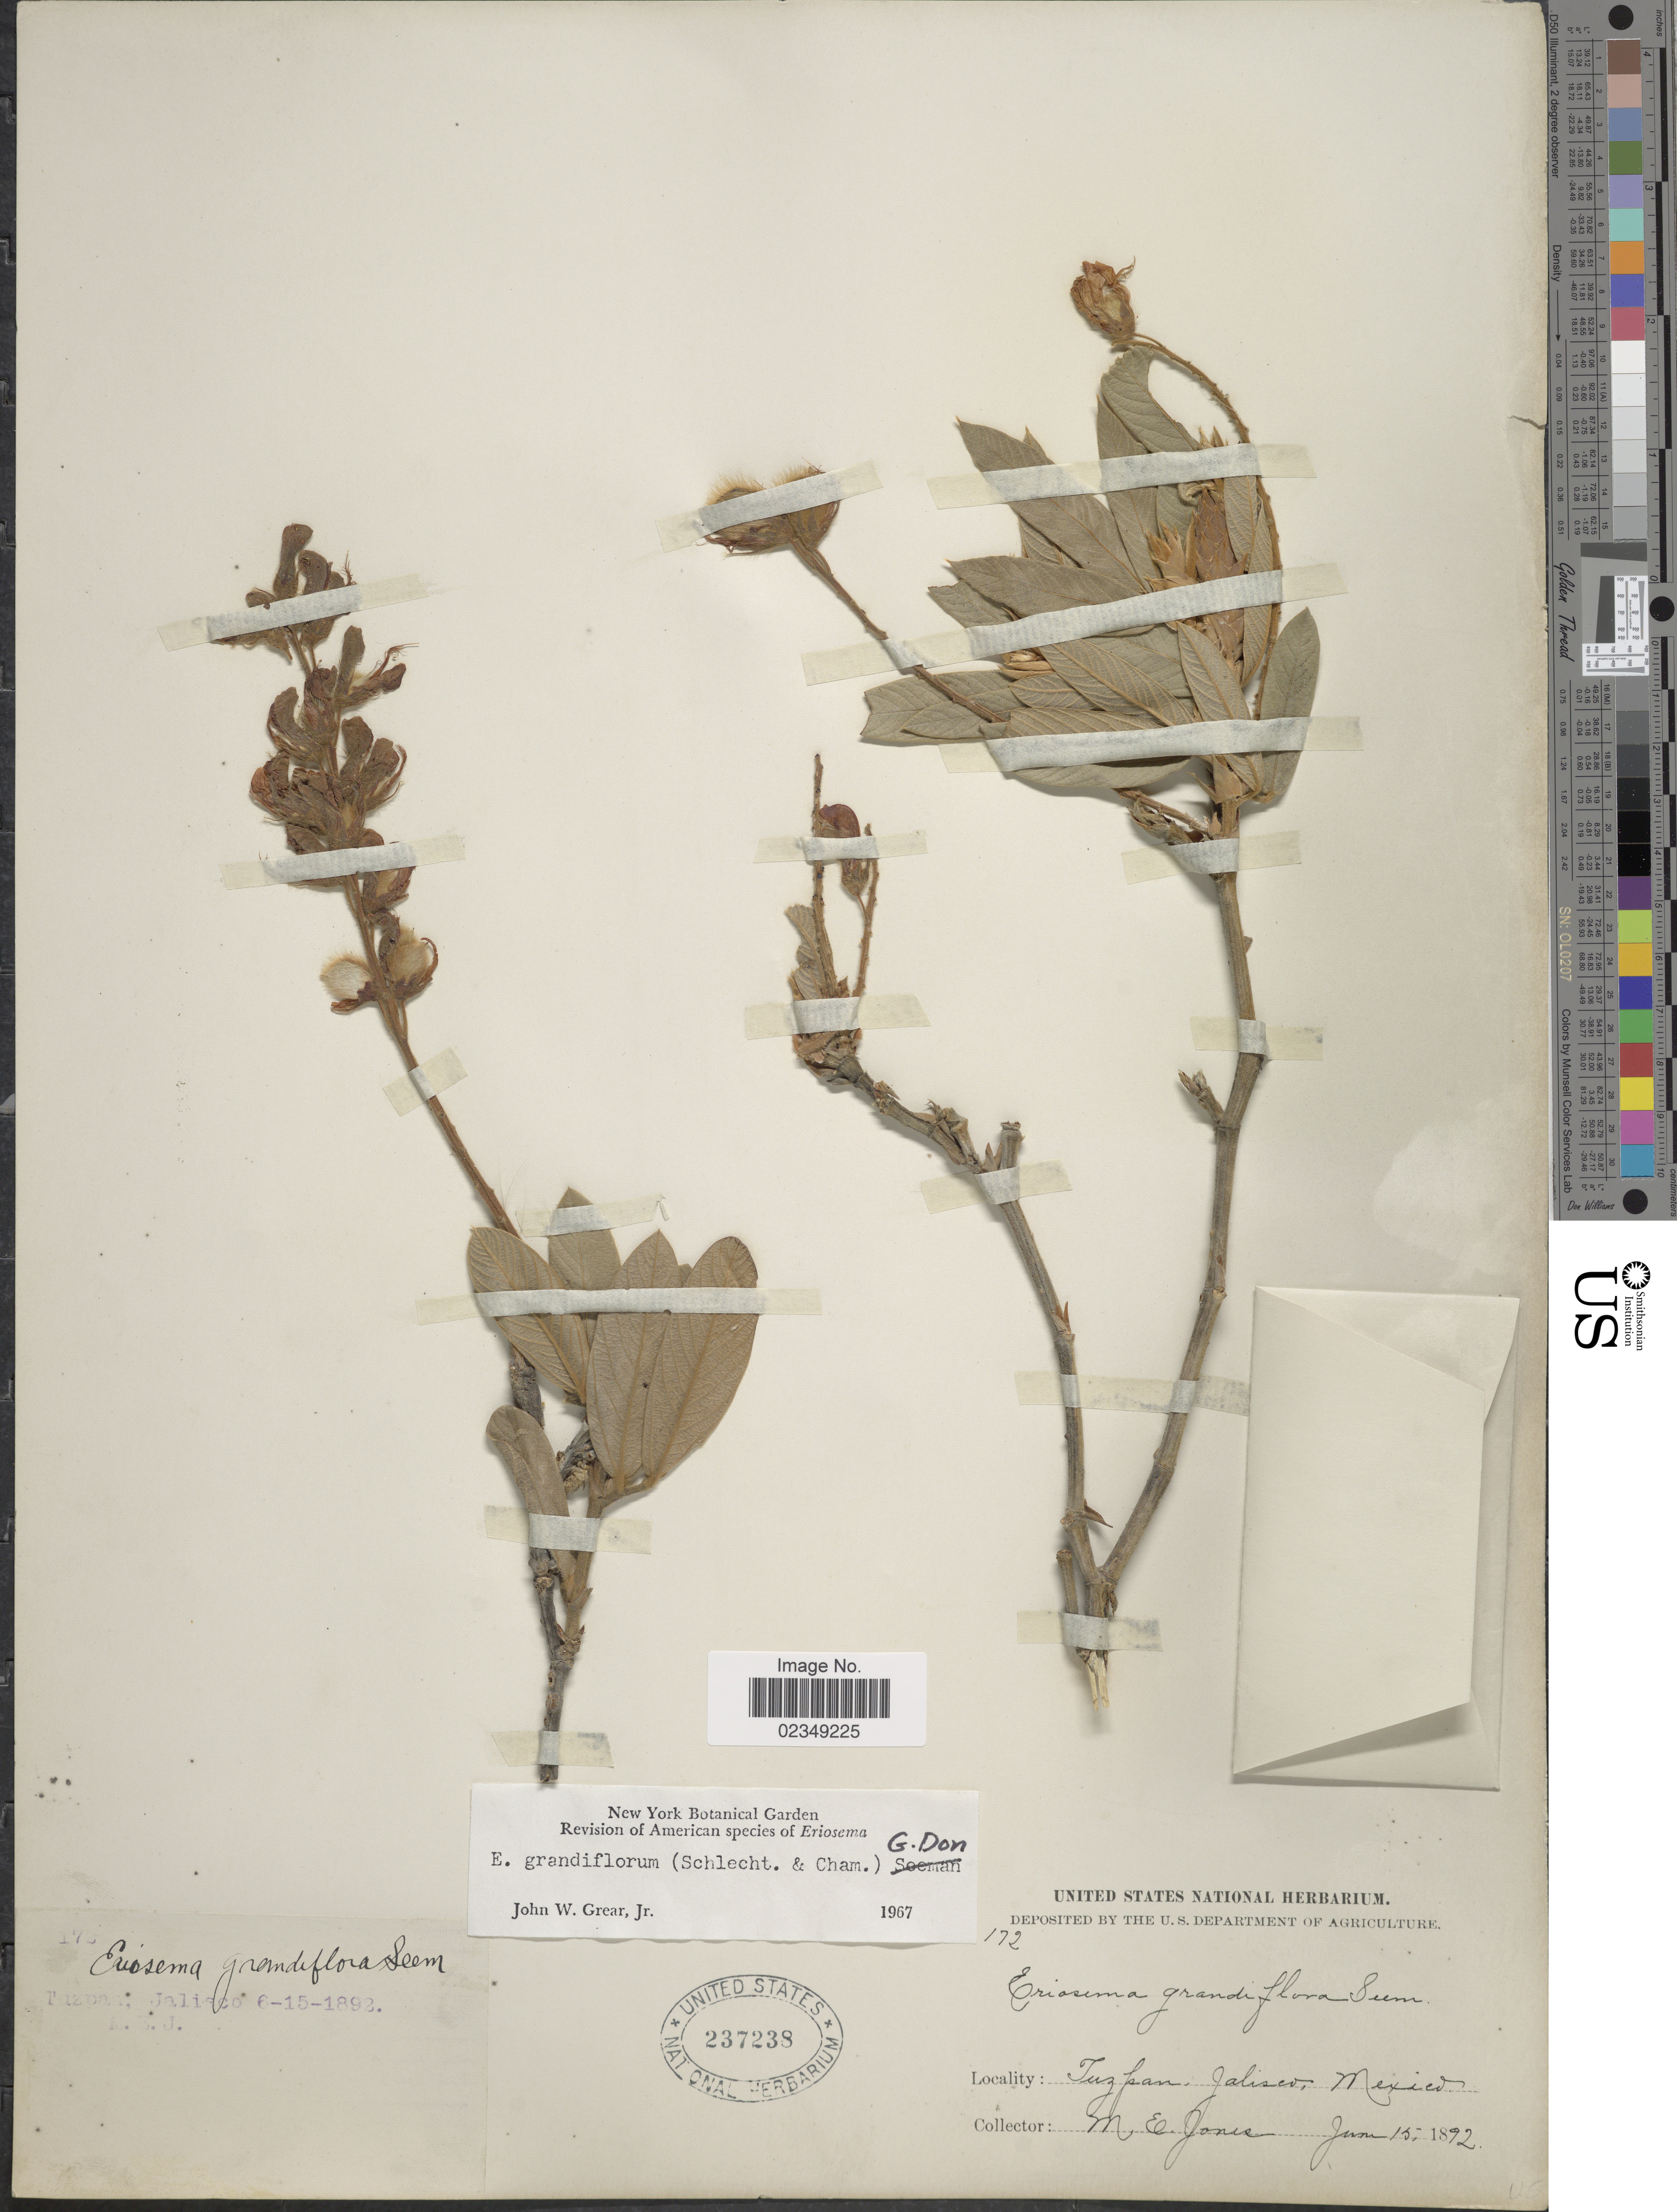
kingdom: Plantae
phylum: Tracheophyta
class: Magnoliopsida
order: Fabales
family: Fabaceae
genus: Eriosema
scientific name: Eriosema grandiflorum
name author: (Schltdl. & Cham.) G. Don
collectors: M. E. Jones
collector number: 172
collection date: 1892-06-15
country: Mexico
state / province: Jalisco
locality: Tuzpan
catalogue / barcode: US 237238